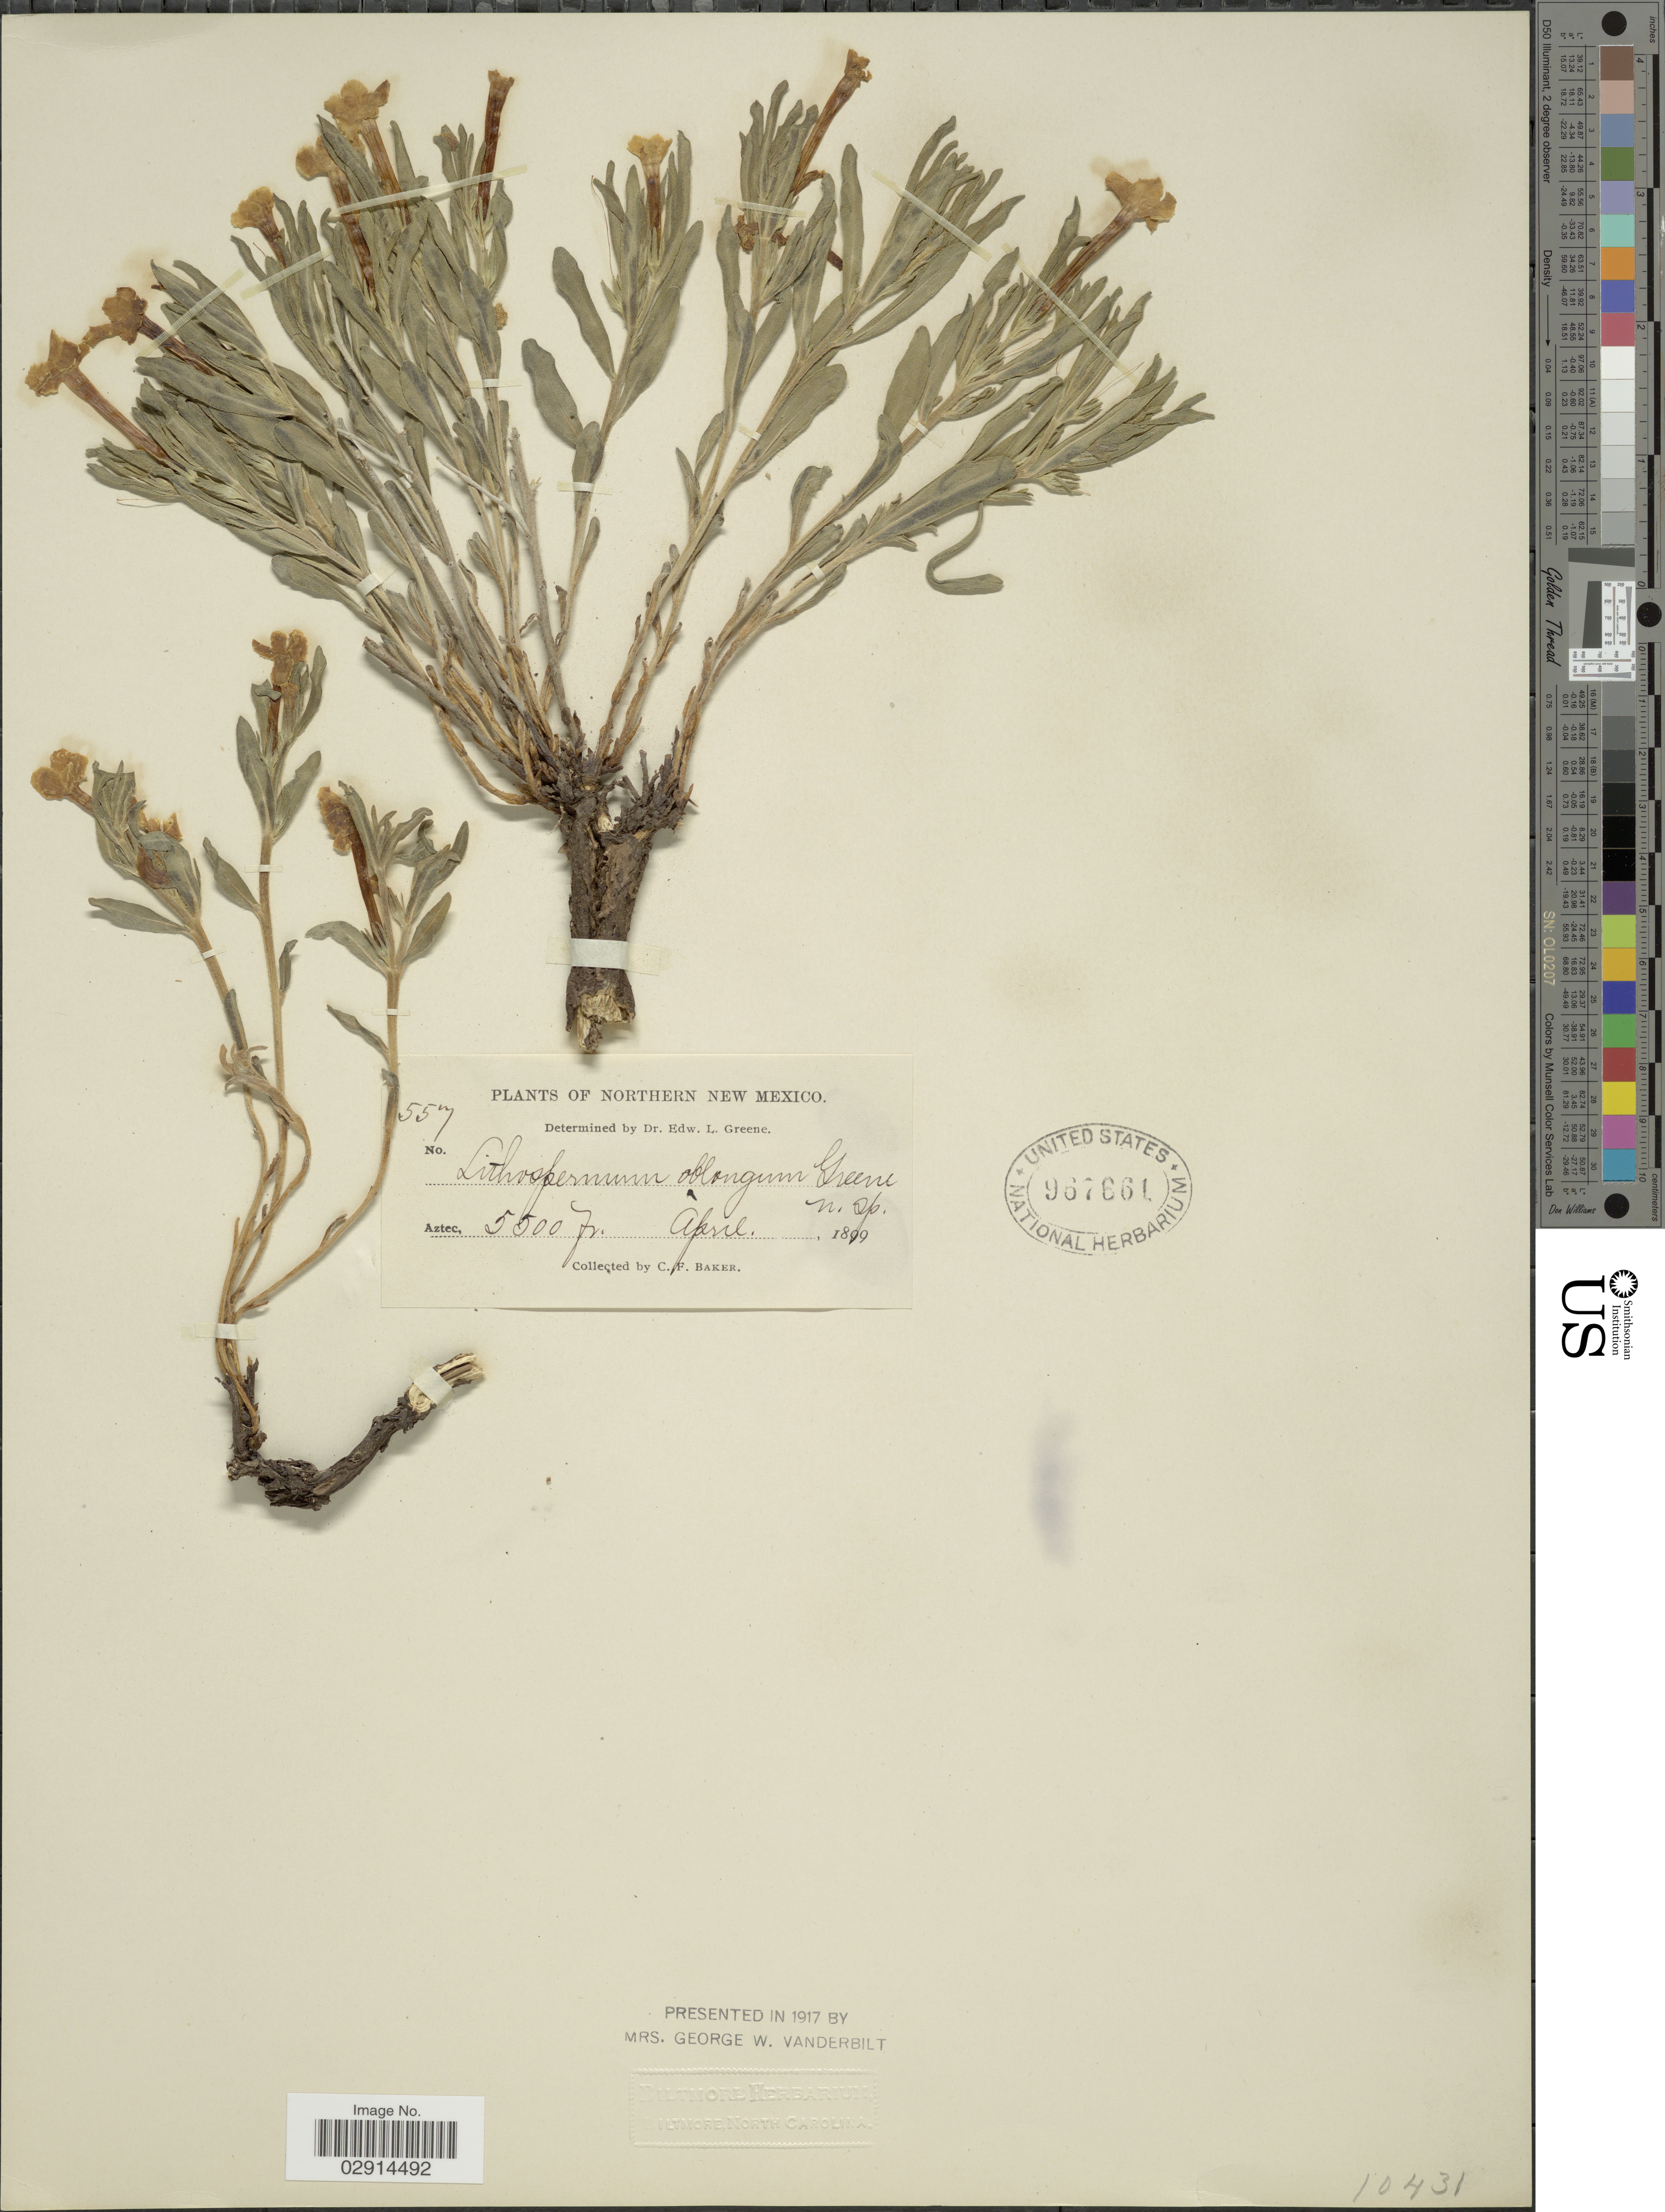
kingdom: Plantae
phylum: Tracheophyta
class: Magnoliopsida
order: Boraginales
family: Boraginaceae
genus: Lithospermum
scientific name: Lithospermum oblongum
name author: S.W. Greene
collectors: C. F. Baker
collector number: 557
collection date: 1899-04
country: United States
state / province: New Mexico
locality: Northern New Mexico.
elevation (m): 1676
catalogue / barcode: US 967661